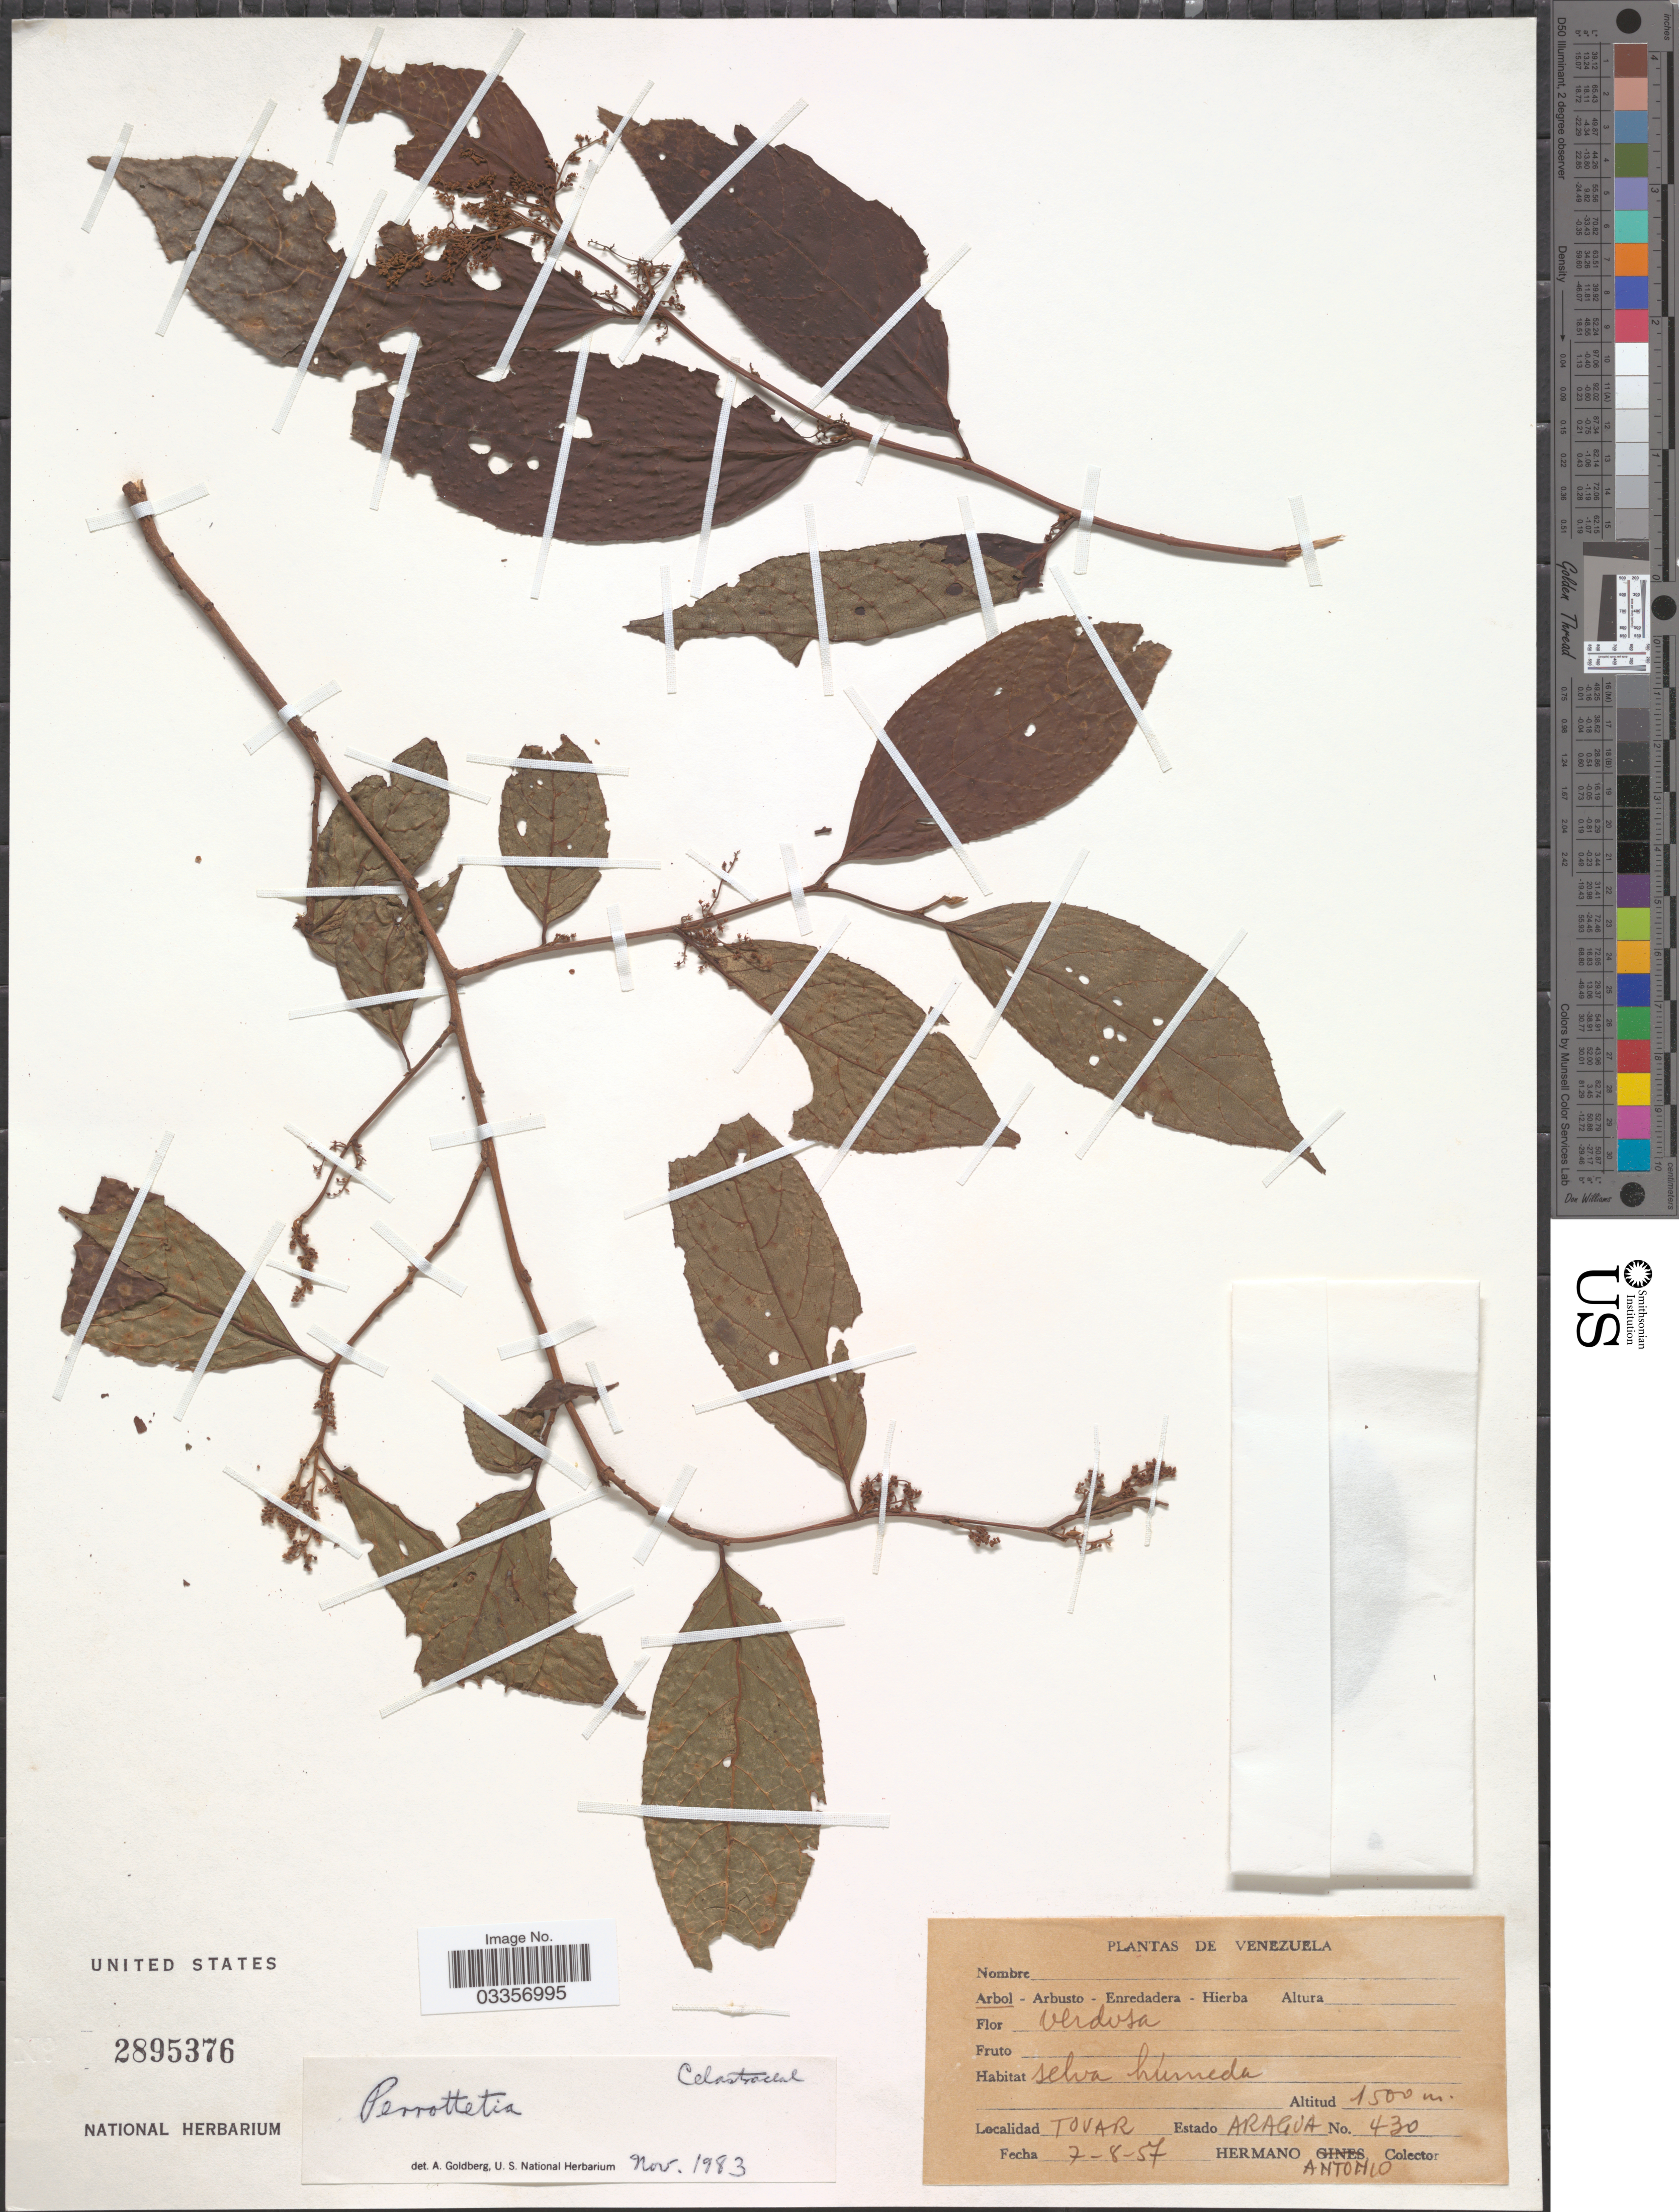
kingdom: Plantae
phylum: Tracheophyta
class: Magnoliopsida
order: Huerteales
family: Dipentodontaceae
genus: Perrottetia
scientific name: Perrottetia sp.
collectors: H. Antonio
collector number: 430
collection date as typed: Transcribed d/m/y: 7/8/57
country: Venezuela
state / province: Aragua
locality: Tovar.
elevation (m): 1500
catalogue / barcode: US 2895376